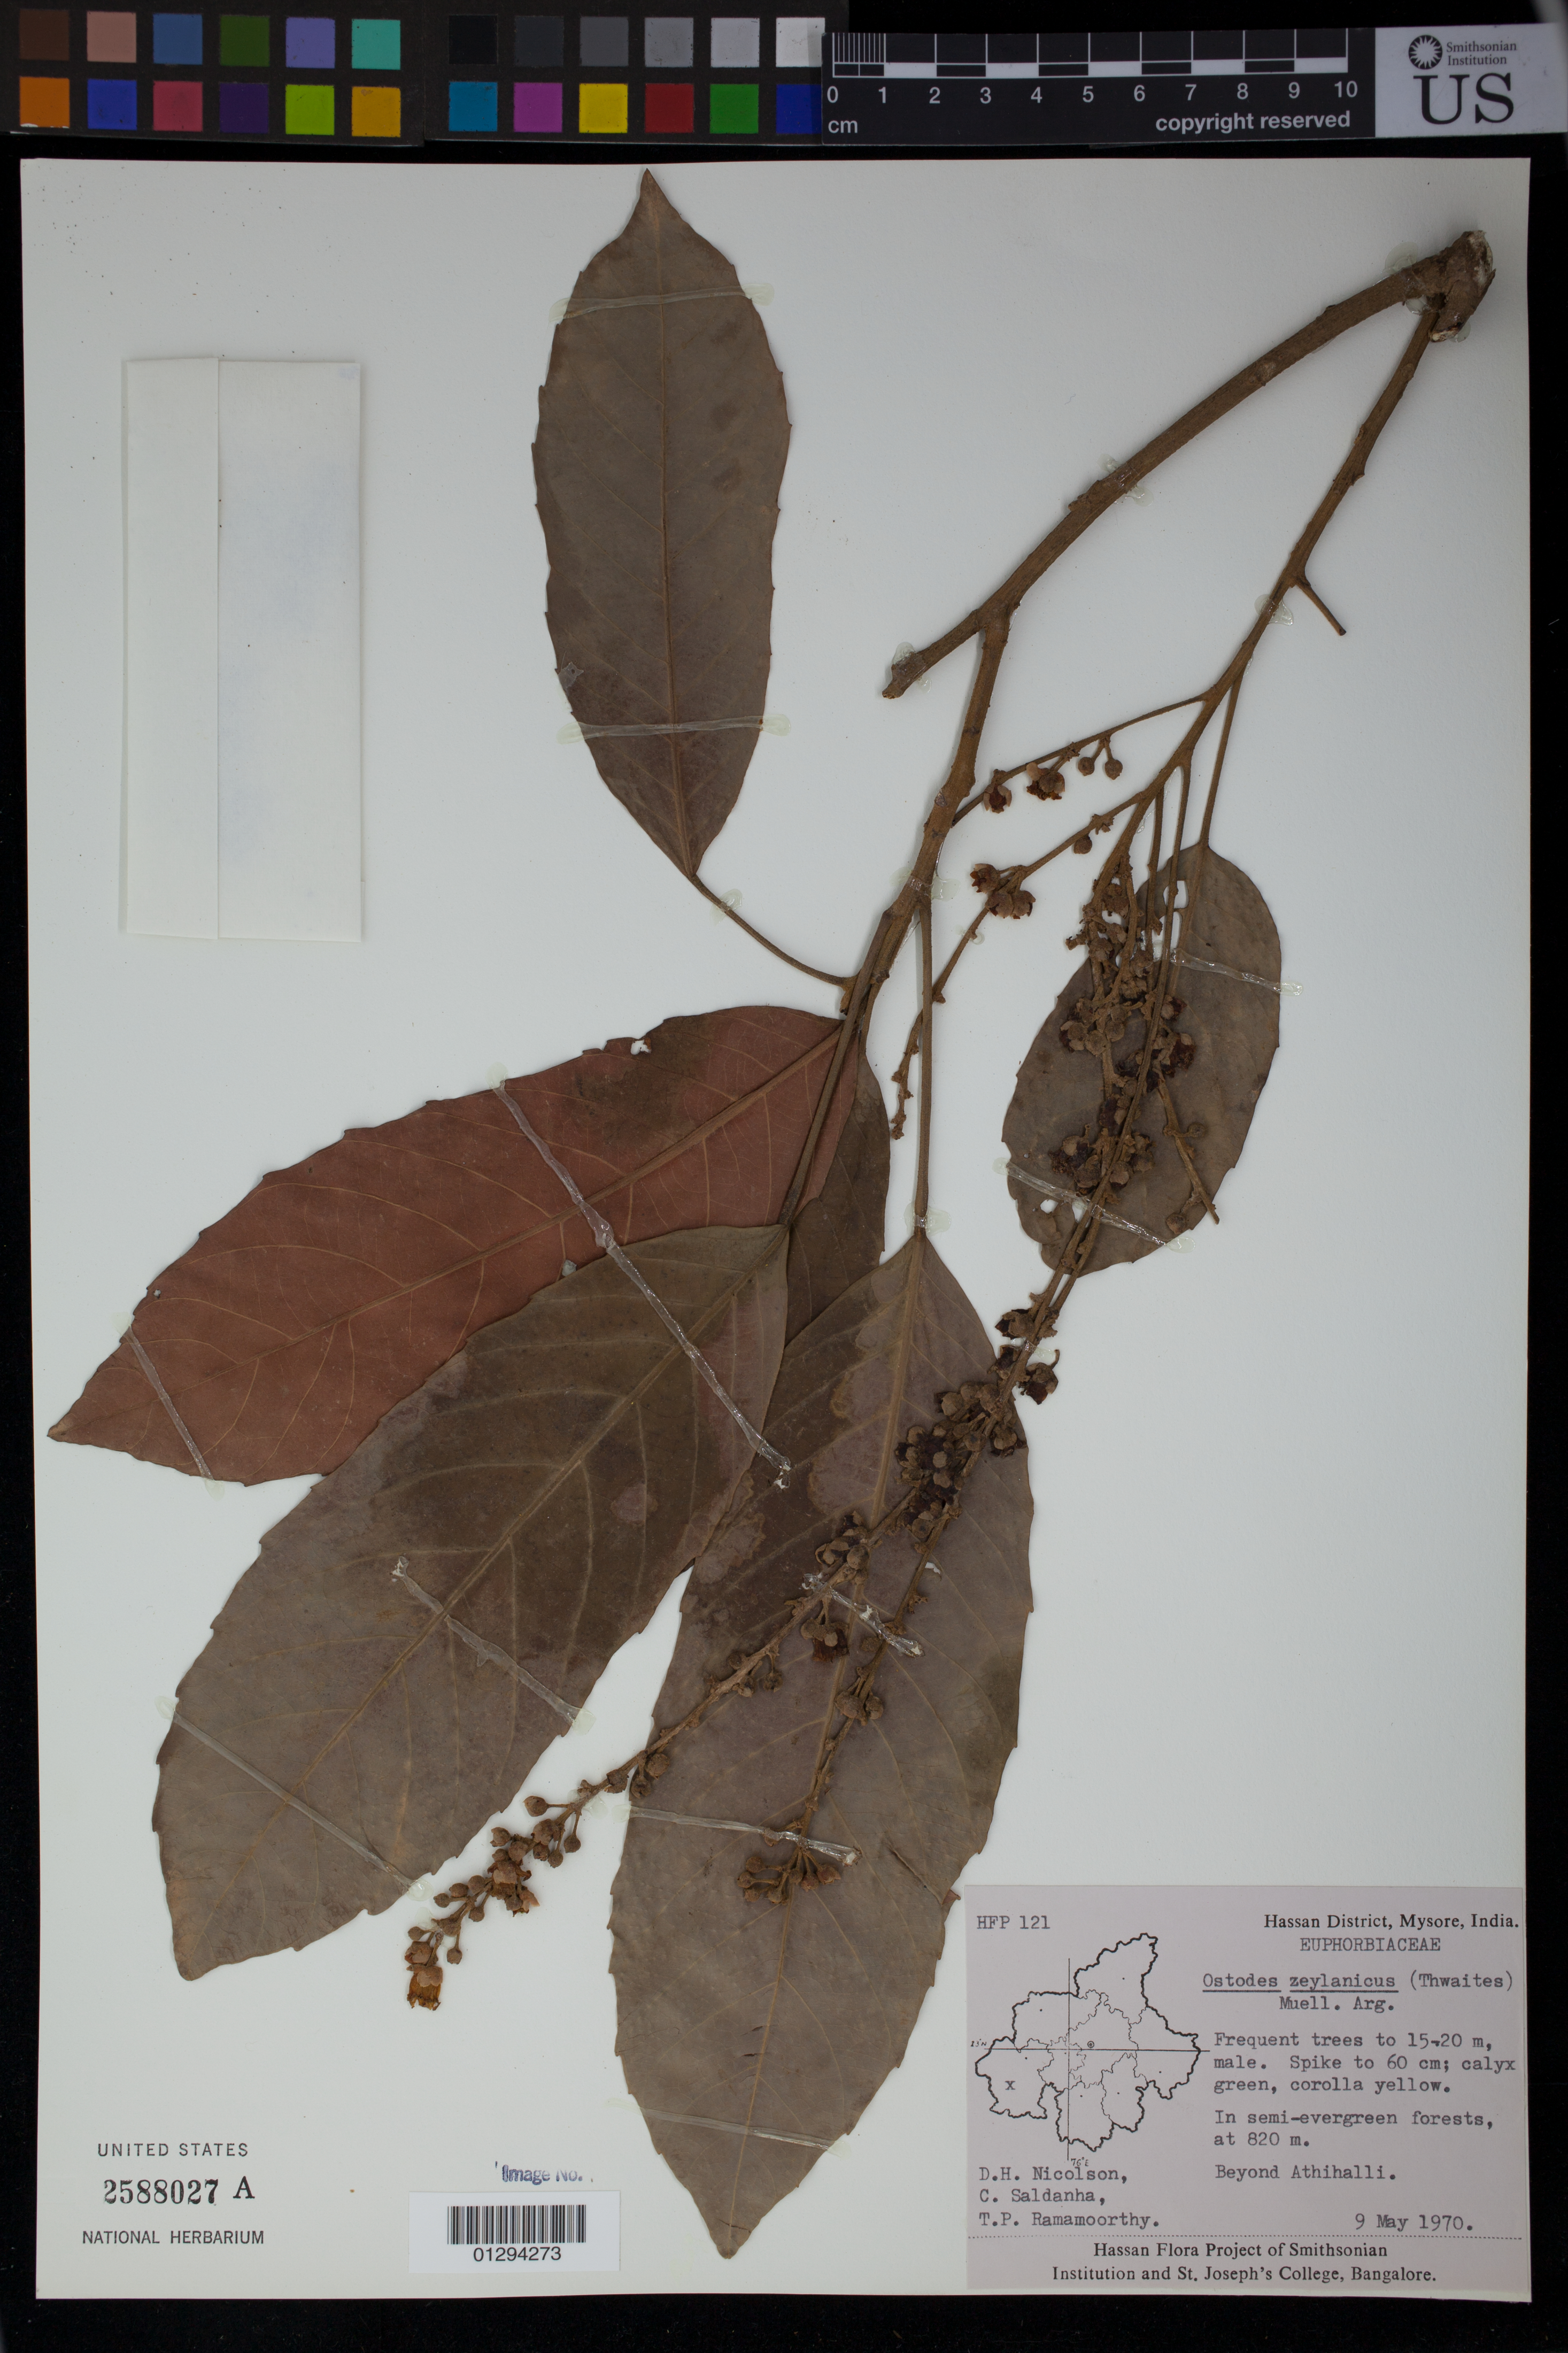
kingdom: Plantae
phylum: Tracheophyta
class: Magnoliopsida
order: Malpighiales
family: Euphorbiaceae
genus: Fahrenheitia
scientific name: Fahrenheitia zeylanica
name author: (Thwaites) Airy Shaw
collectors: D. H. Nicolson, C. Saldanha & T. P. Ramamoorthy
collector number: HFP 121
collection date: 1970-05-09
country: India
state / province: Karnataka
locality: Hassan District,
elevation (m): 820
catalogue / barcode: US 2588027A